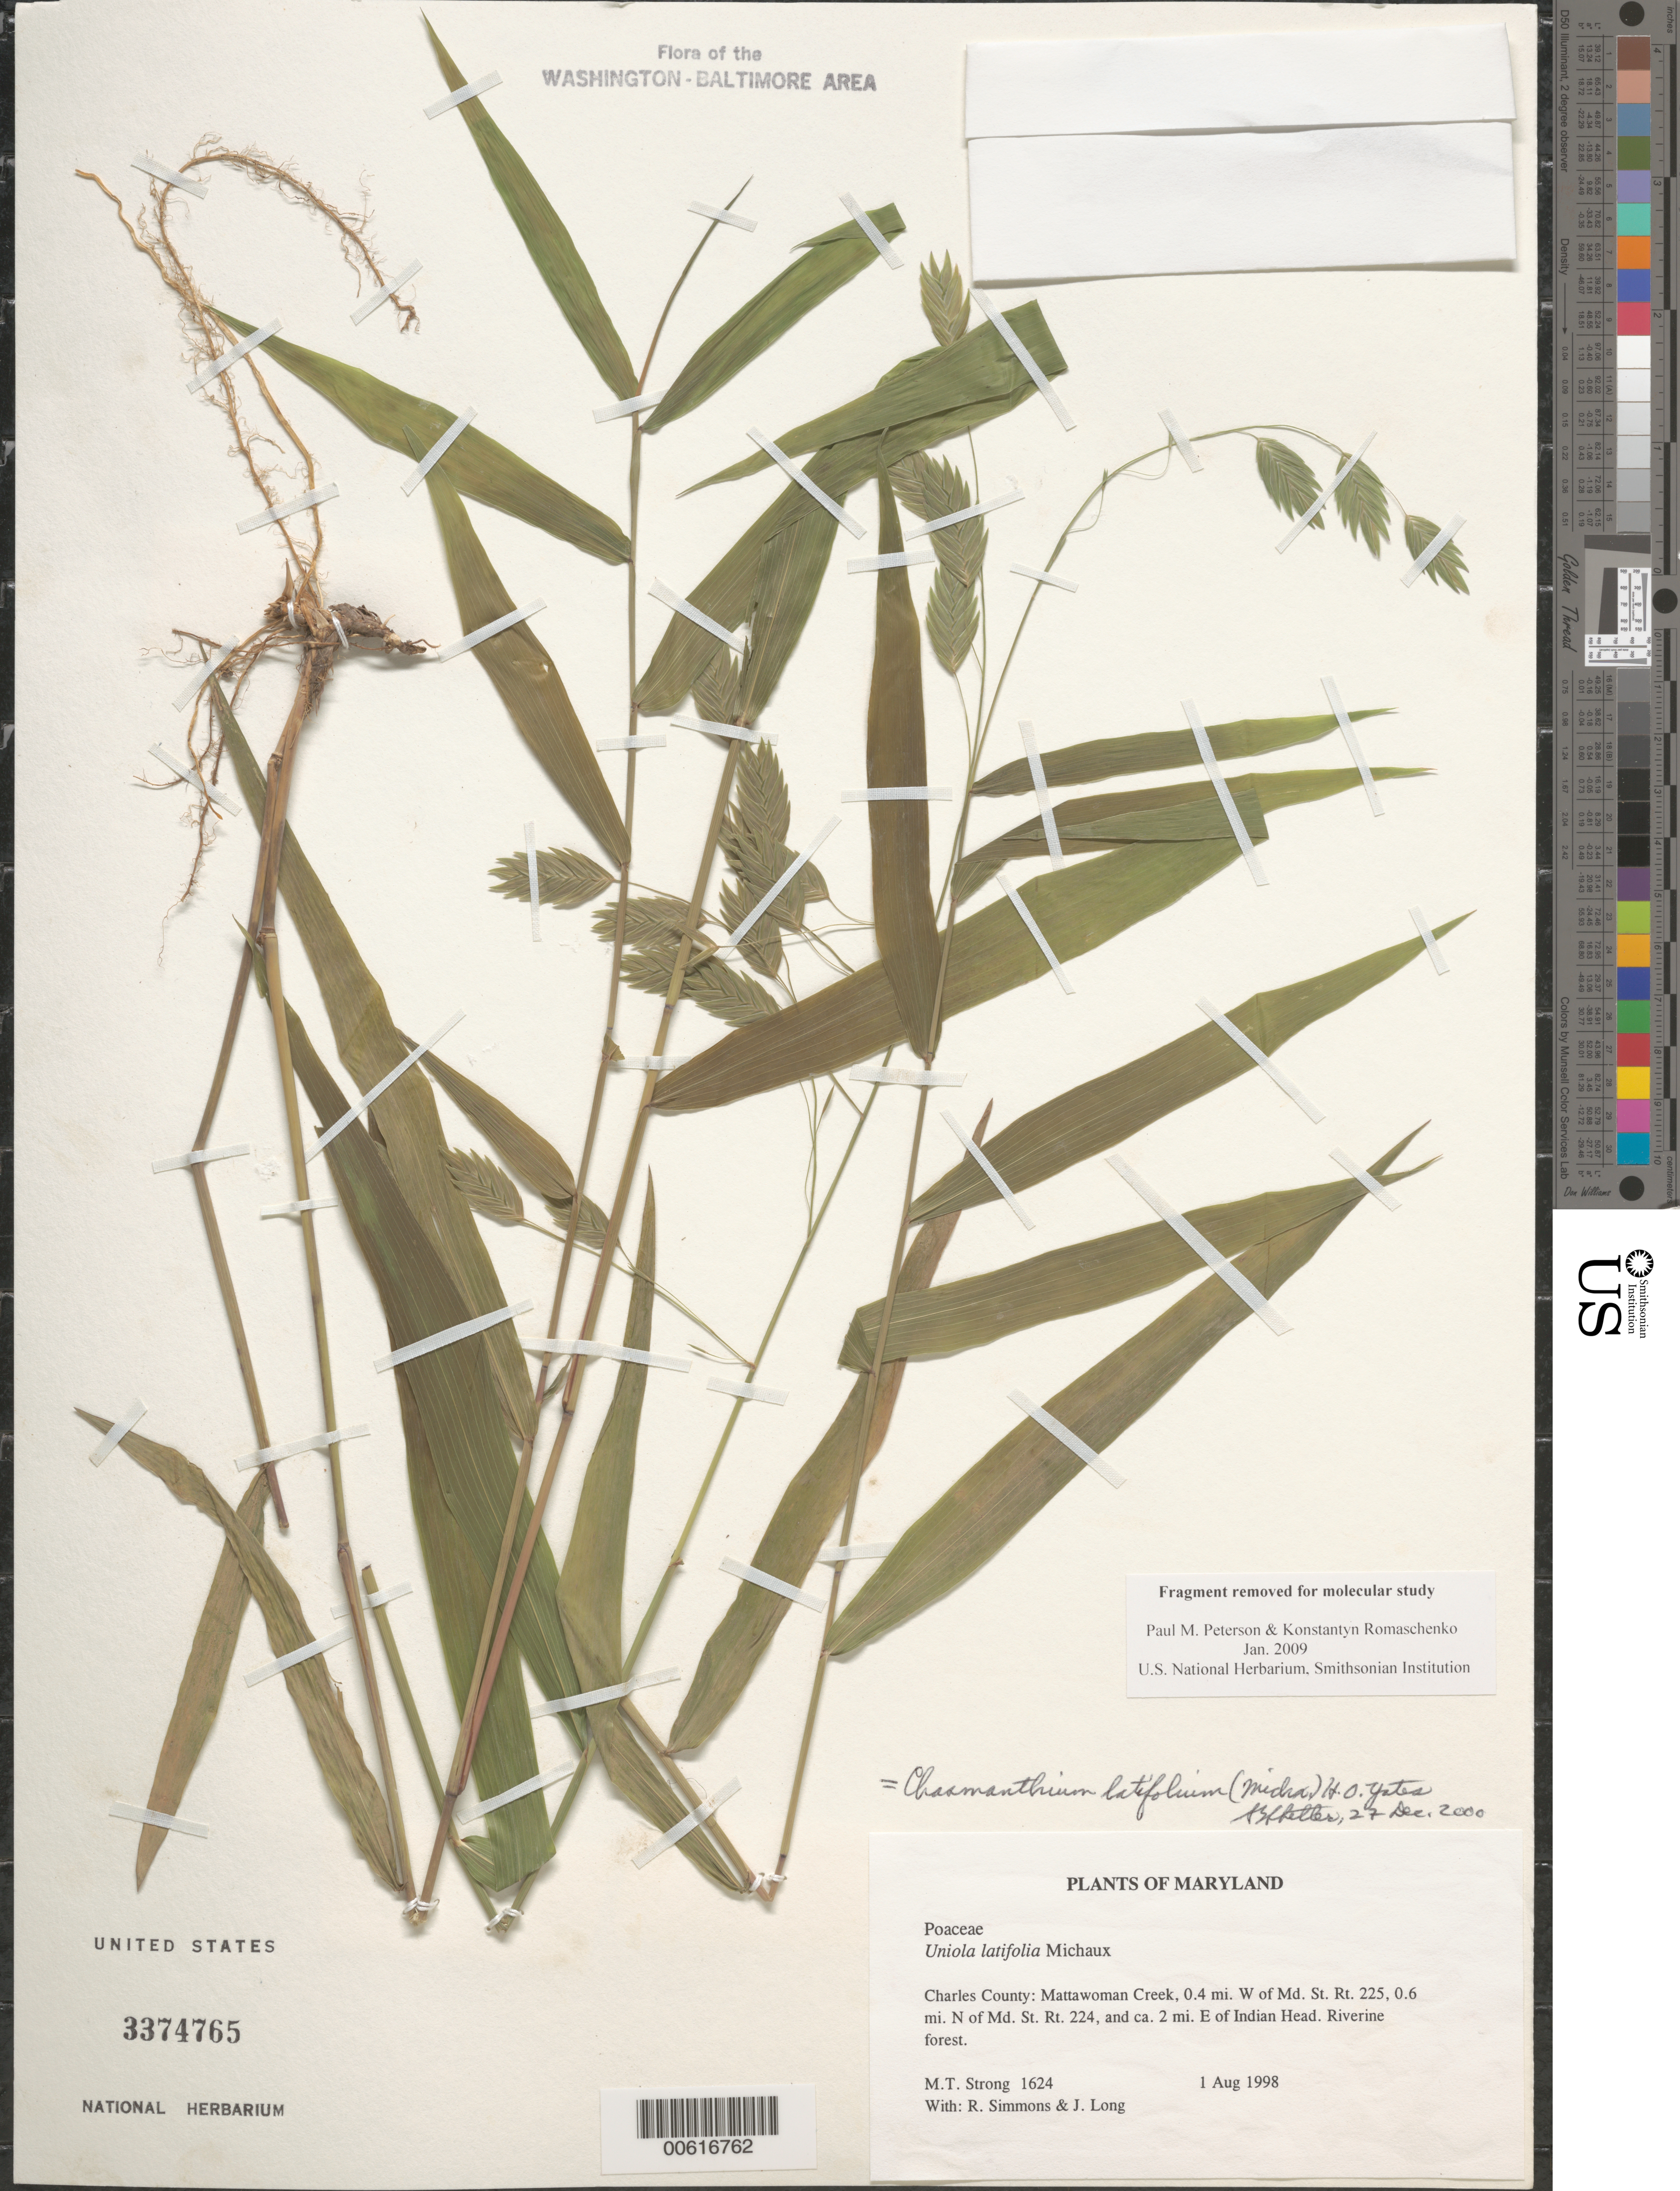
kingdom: Plantae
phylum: Tracheophyta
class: Liliopsida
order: Poales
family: Poaceae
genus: Chasmanthium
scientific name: Chasmanthium latifolium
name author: (Michx.) H.O. Yates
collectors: M. T. Strong, R. Simmons & J. Long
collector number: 1624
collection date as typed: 01 Aug 1998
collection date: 1998-08-01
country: United States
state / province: Maryland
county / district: Charles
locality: Mattawoman Creek, 0.4 mi. W of Md. St. Rt. 225, 0.6 mi. N of Md. St. Rt. 224, and ca. 2 mi. E of Indian Head.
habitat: Riverine forest.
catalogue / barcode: US 3374765